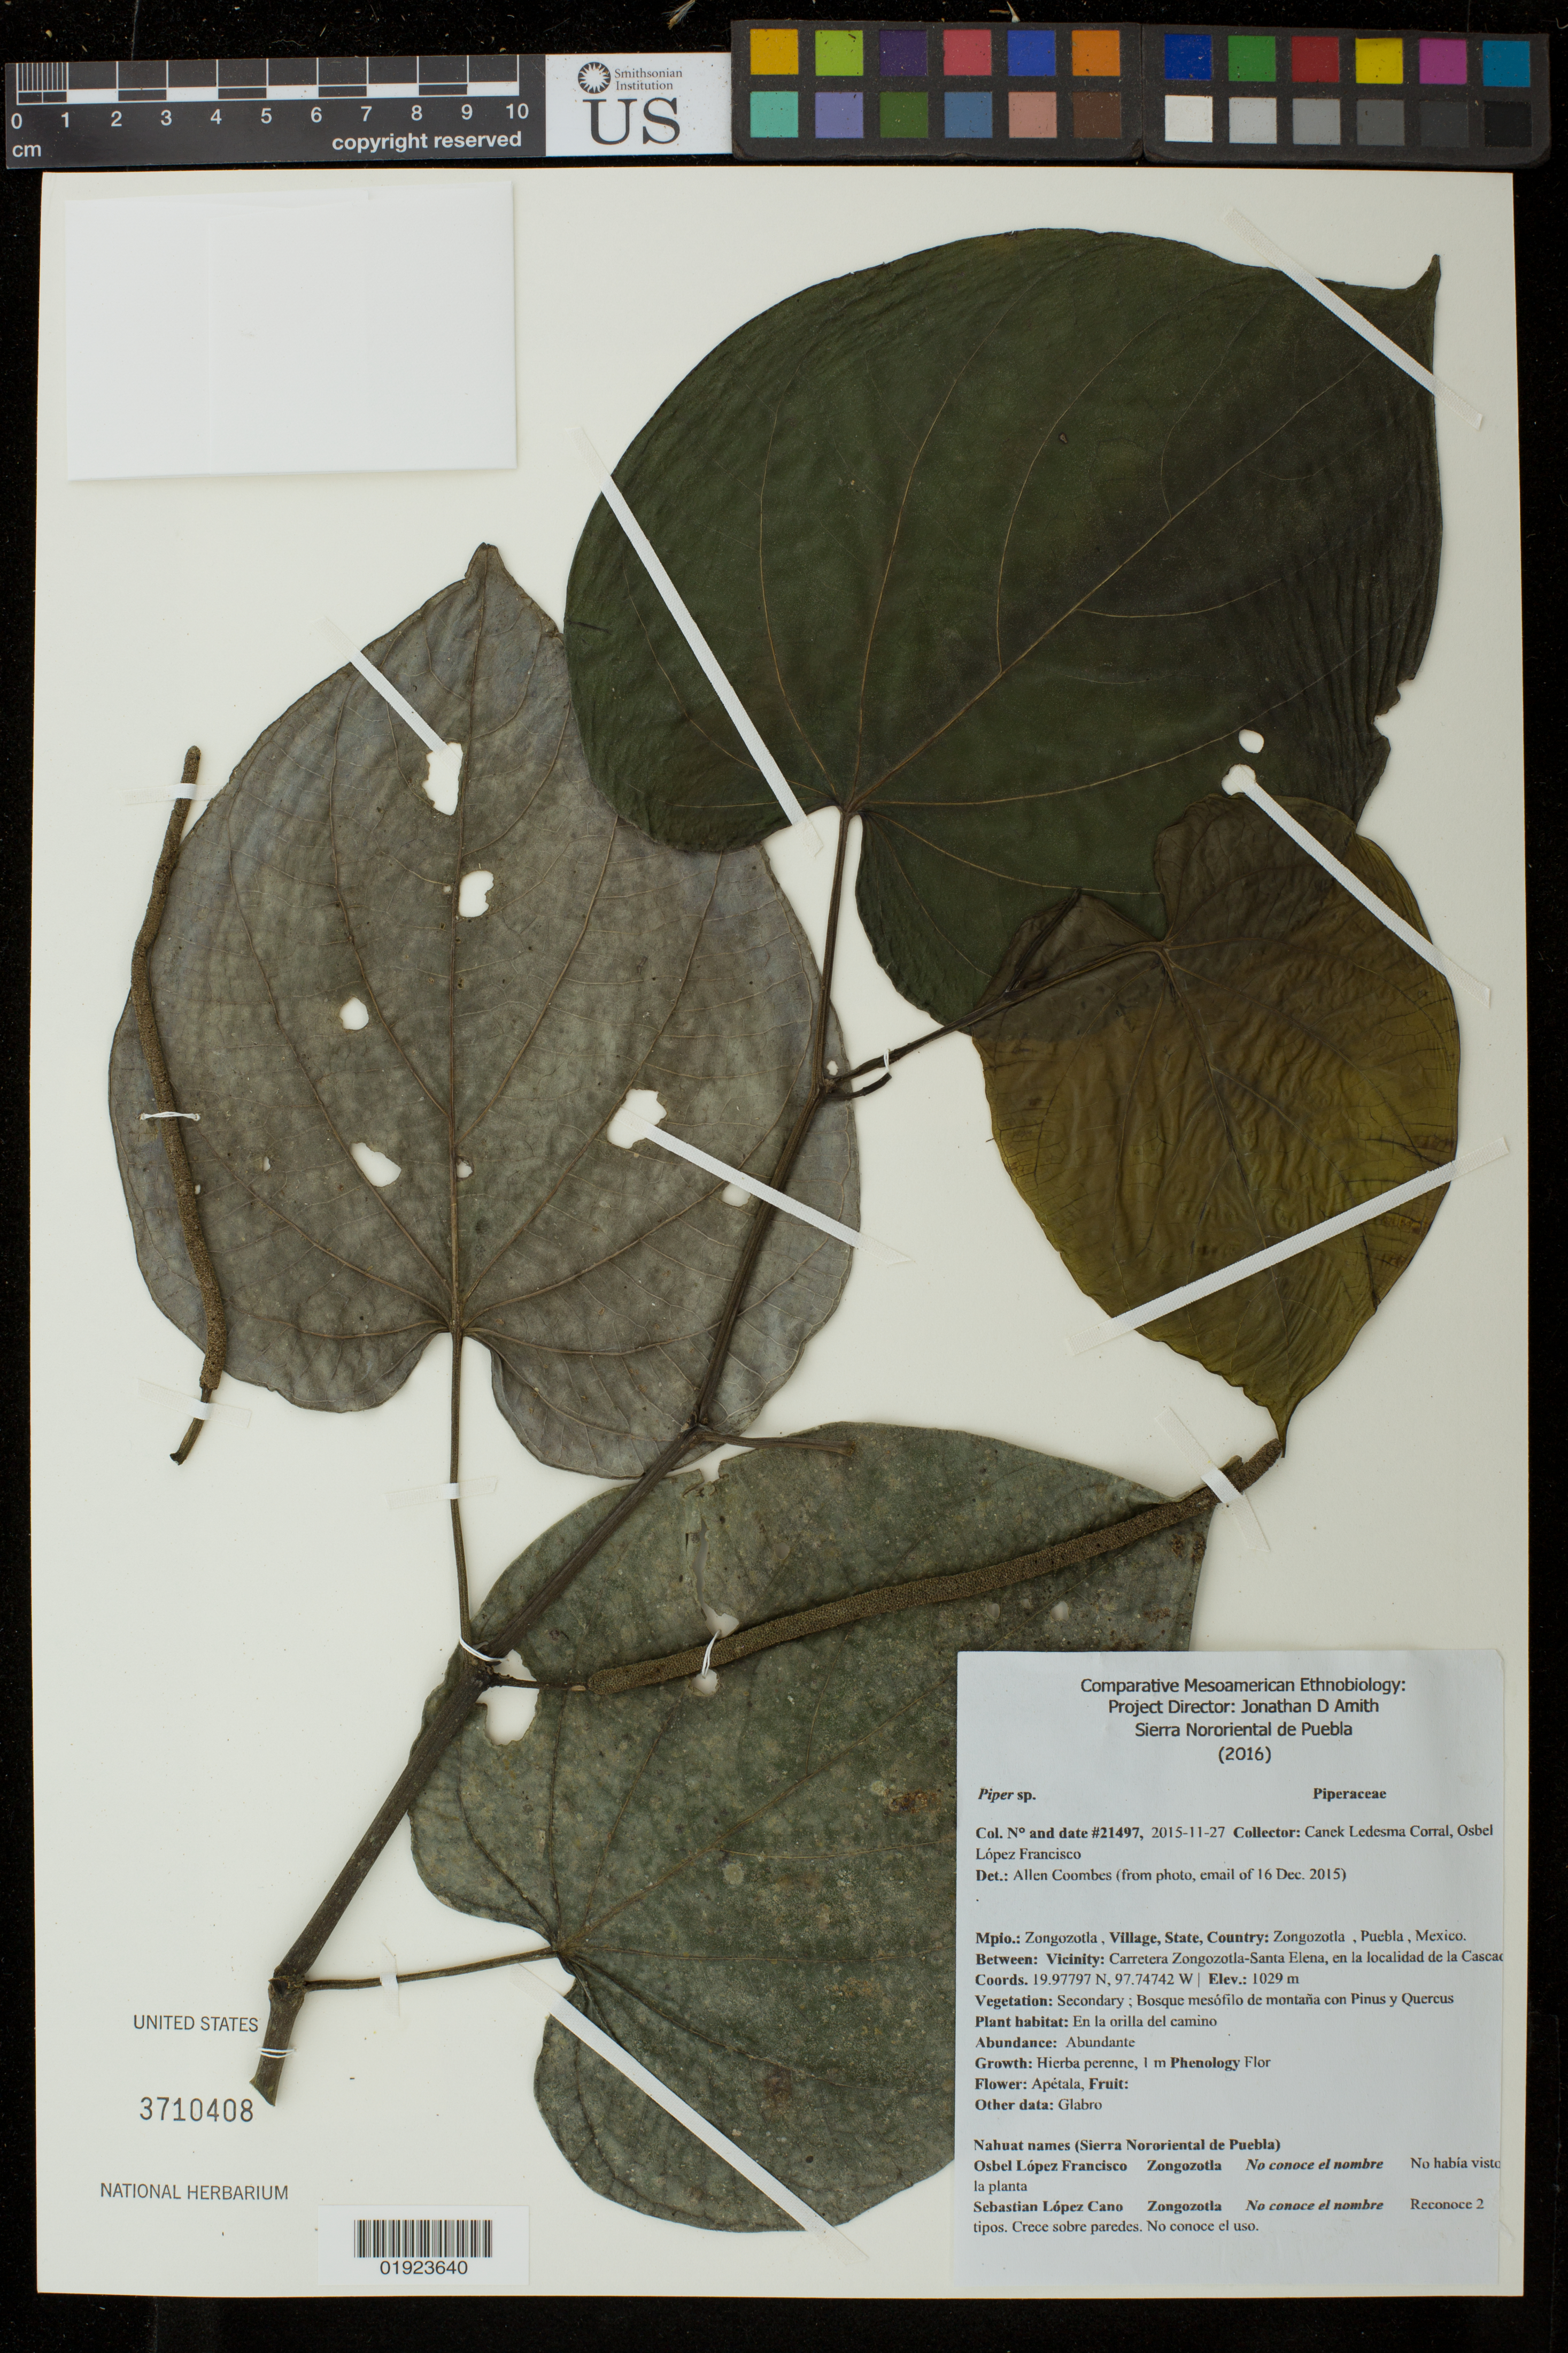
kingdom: Plantae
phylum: Tracheophyta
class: Magnoliopsida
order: Piperales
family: Piperaceae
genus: Piper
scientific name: Piper sp.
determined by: Coombes, Allen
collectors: Canek Ledesma C. & O. Francisco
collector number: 21497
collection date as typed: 2015-11-27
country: Mexico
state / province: Puebla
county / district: Zongozotla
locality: Zongozotla, Puebla, Mexico; Carretera Zongozotla-Santa Elena, en la localidad de la Casca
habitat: Secondary; bosque mesofilo de montana con Pinus y Quercus, en la orilla del camino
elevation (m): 1029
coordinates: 19.97797N, 97.74742W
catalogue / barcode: US 3710408